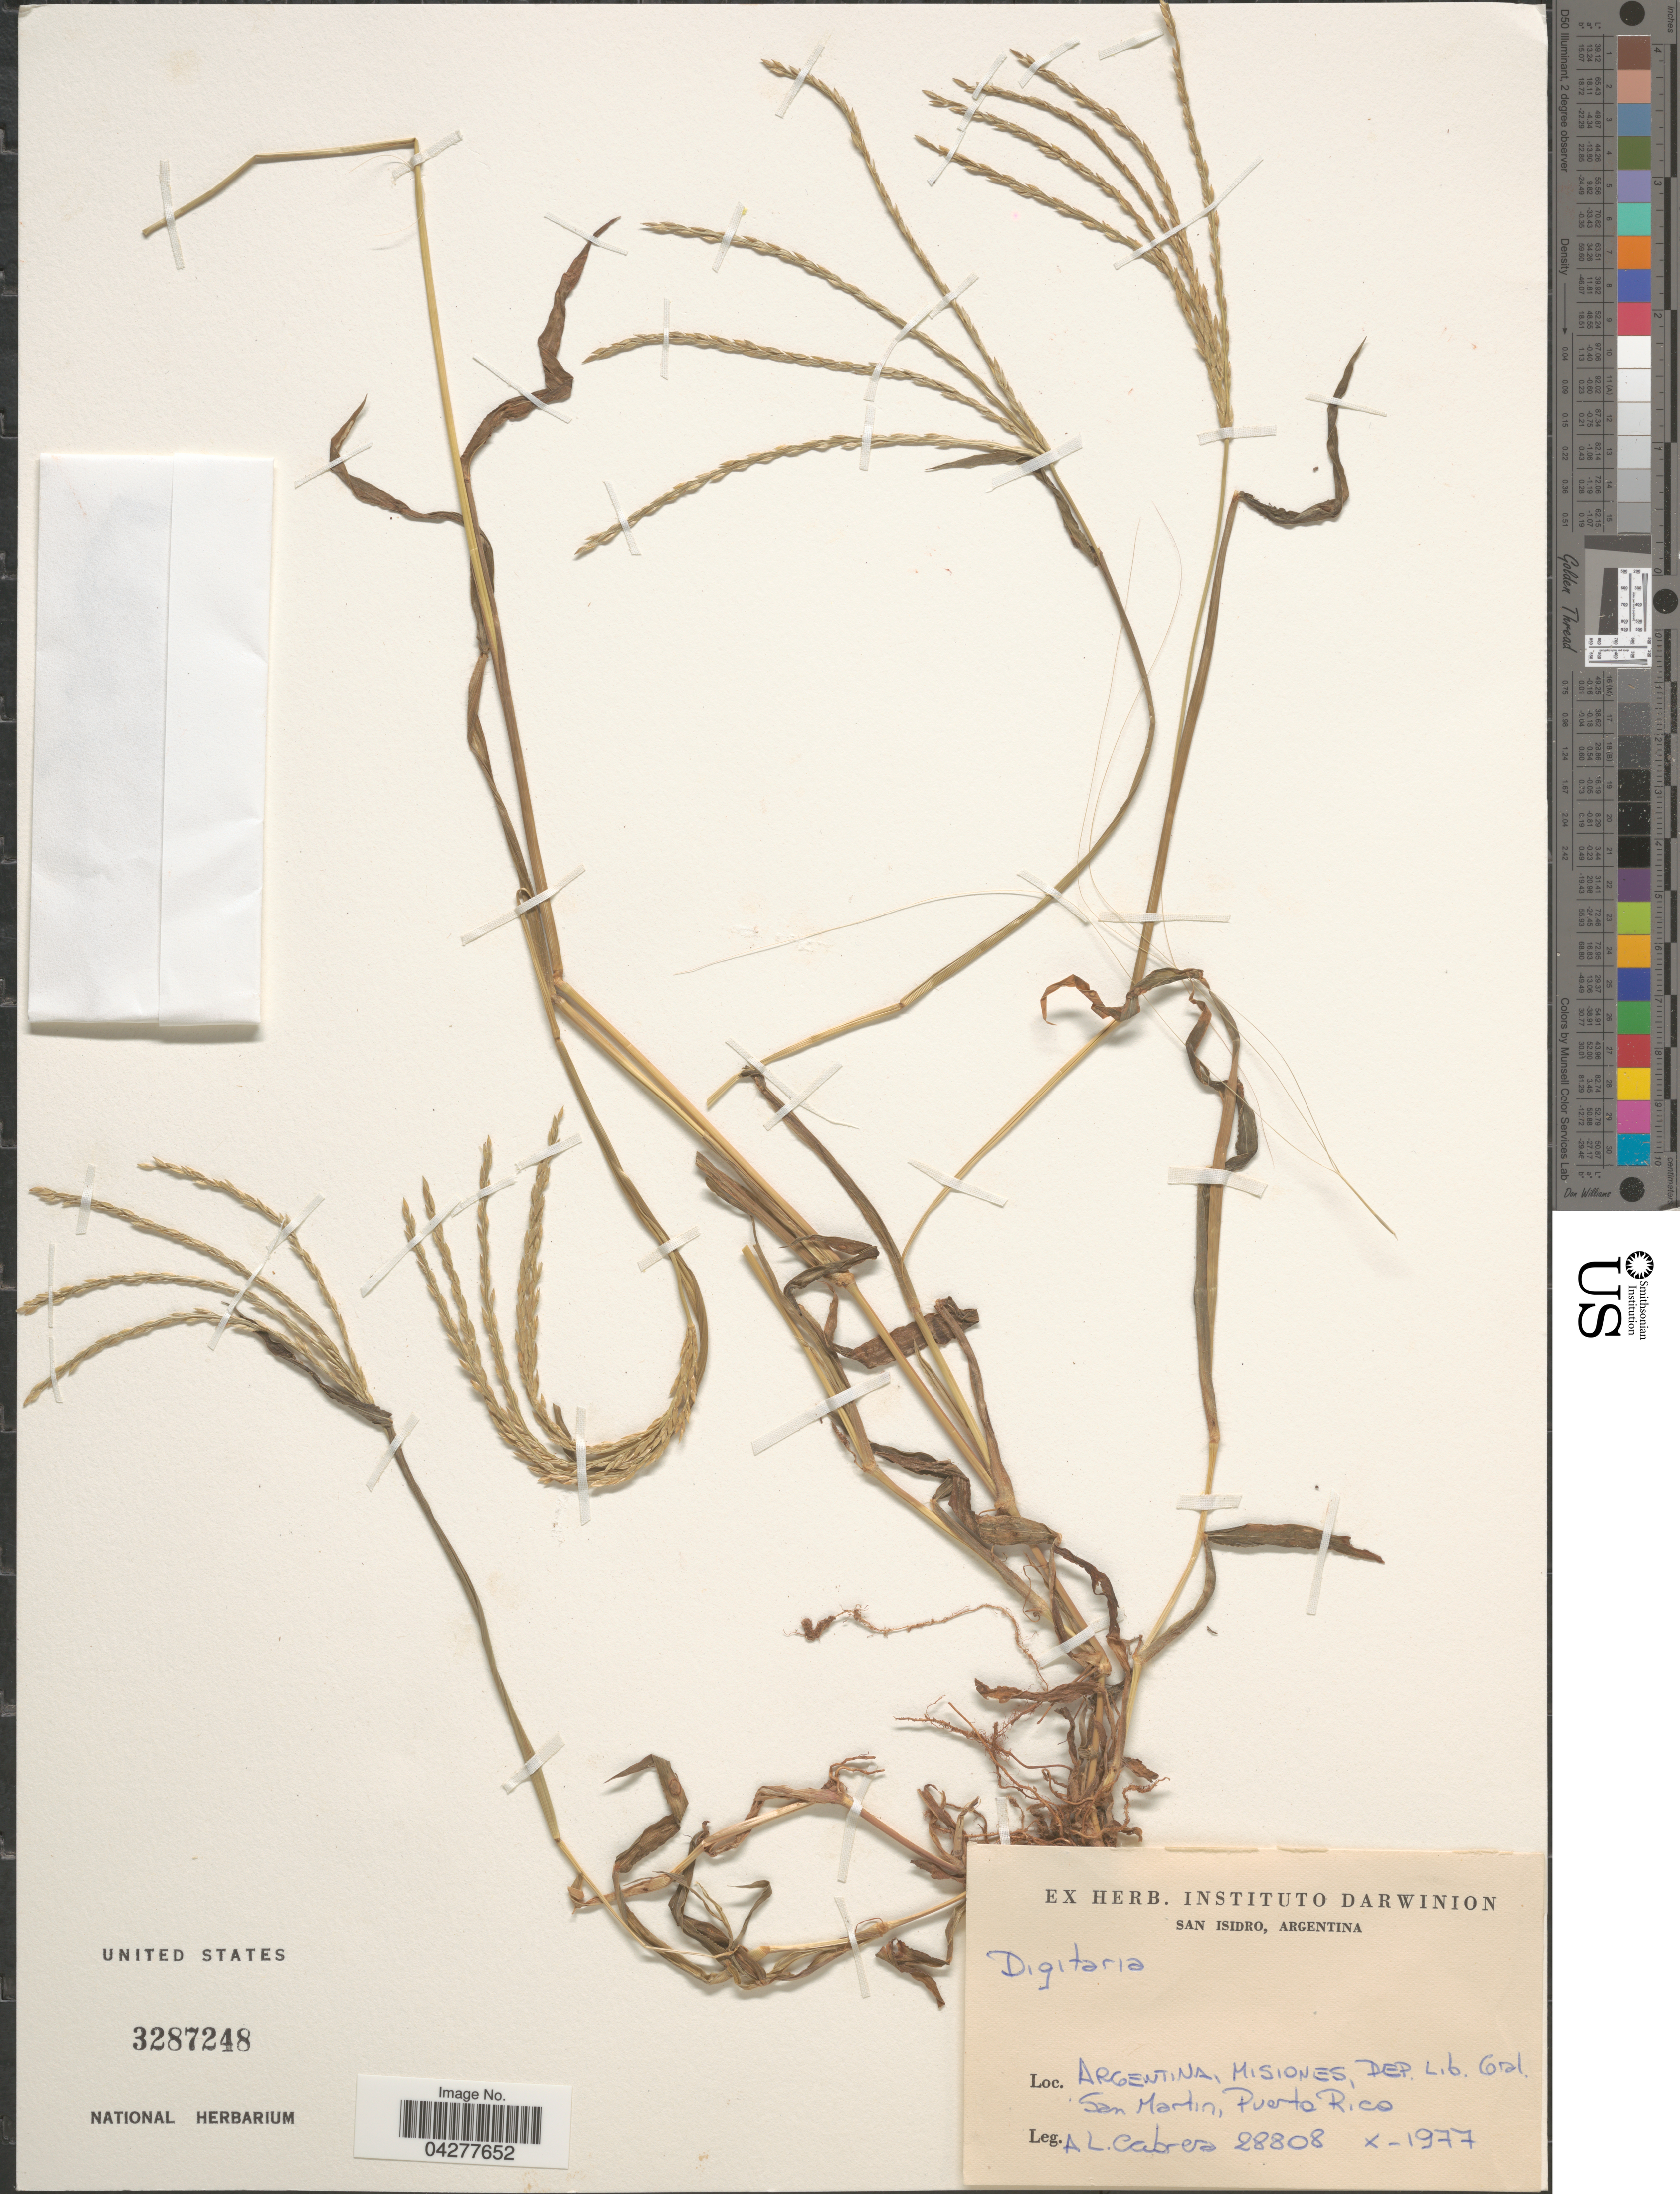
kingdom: Plantae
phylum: Tracheophyta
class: Liliopsida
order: Poales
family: Poaceae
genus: Digitaria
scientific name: Digitaria sp.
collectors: A. L. Cabrera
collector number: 28808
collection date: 1977-10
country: Argentina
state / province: Misiones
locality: Dep. L. b. Gral. San Martin, Puerto Rico.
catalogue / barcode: US 3287248